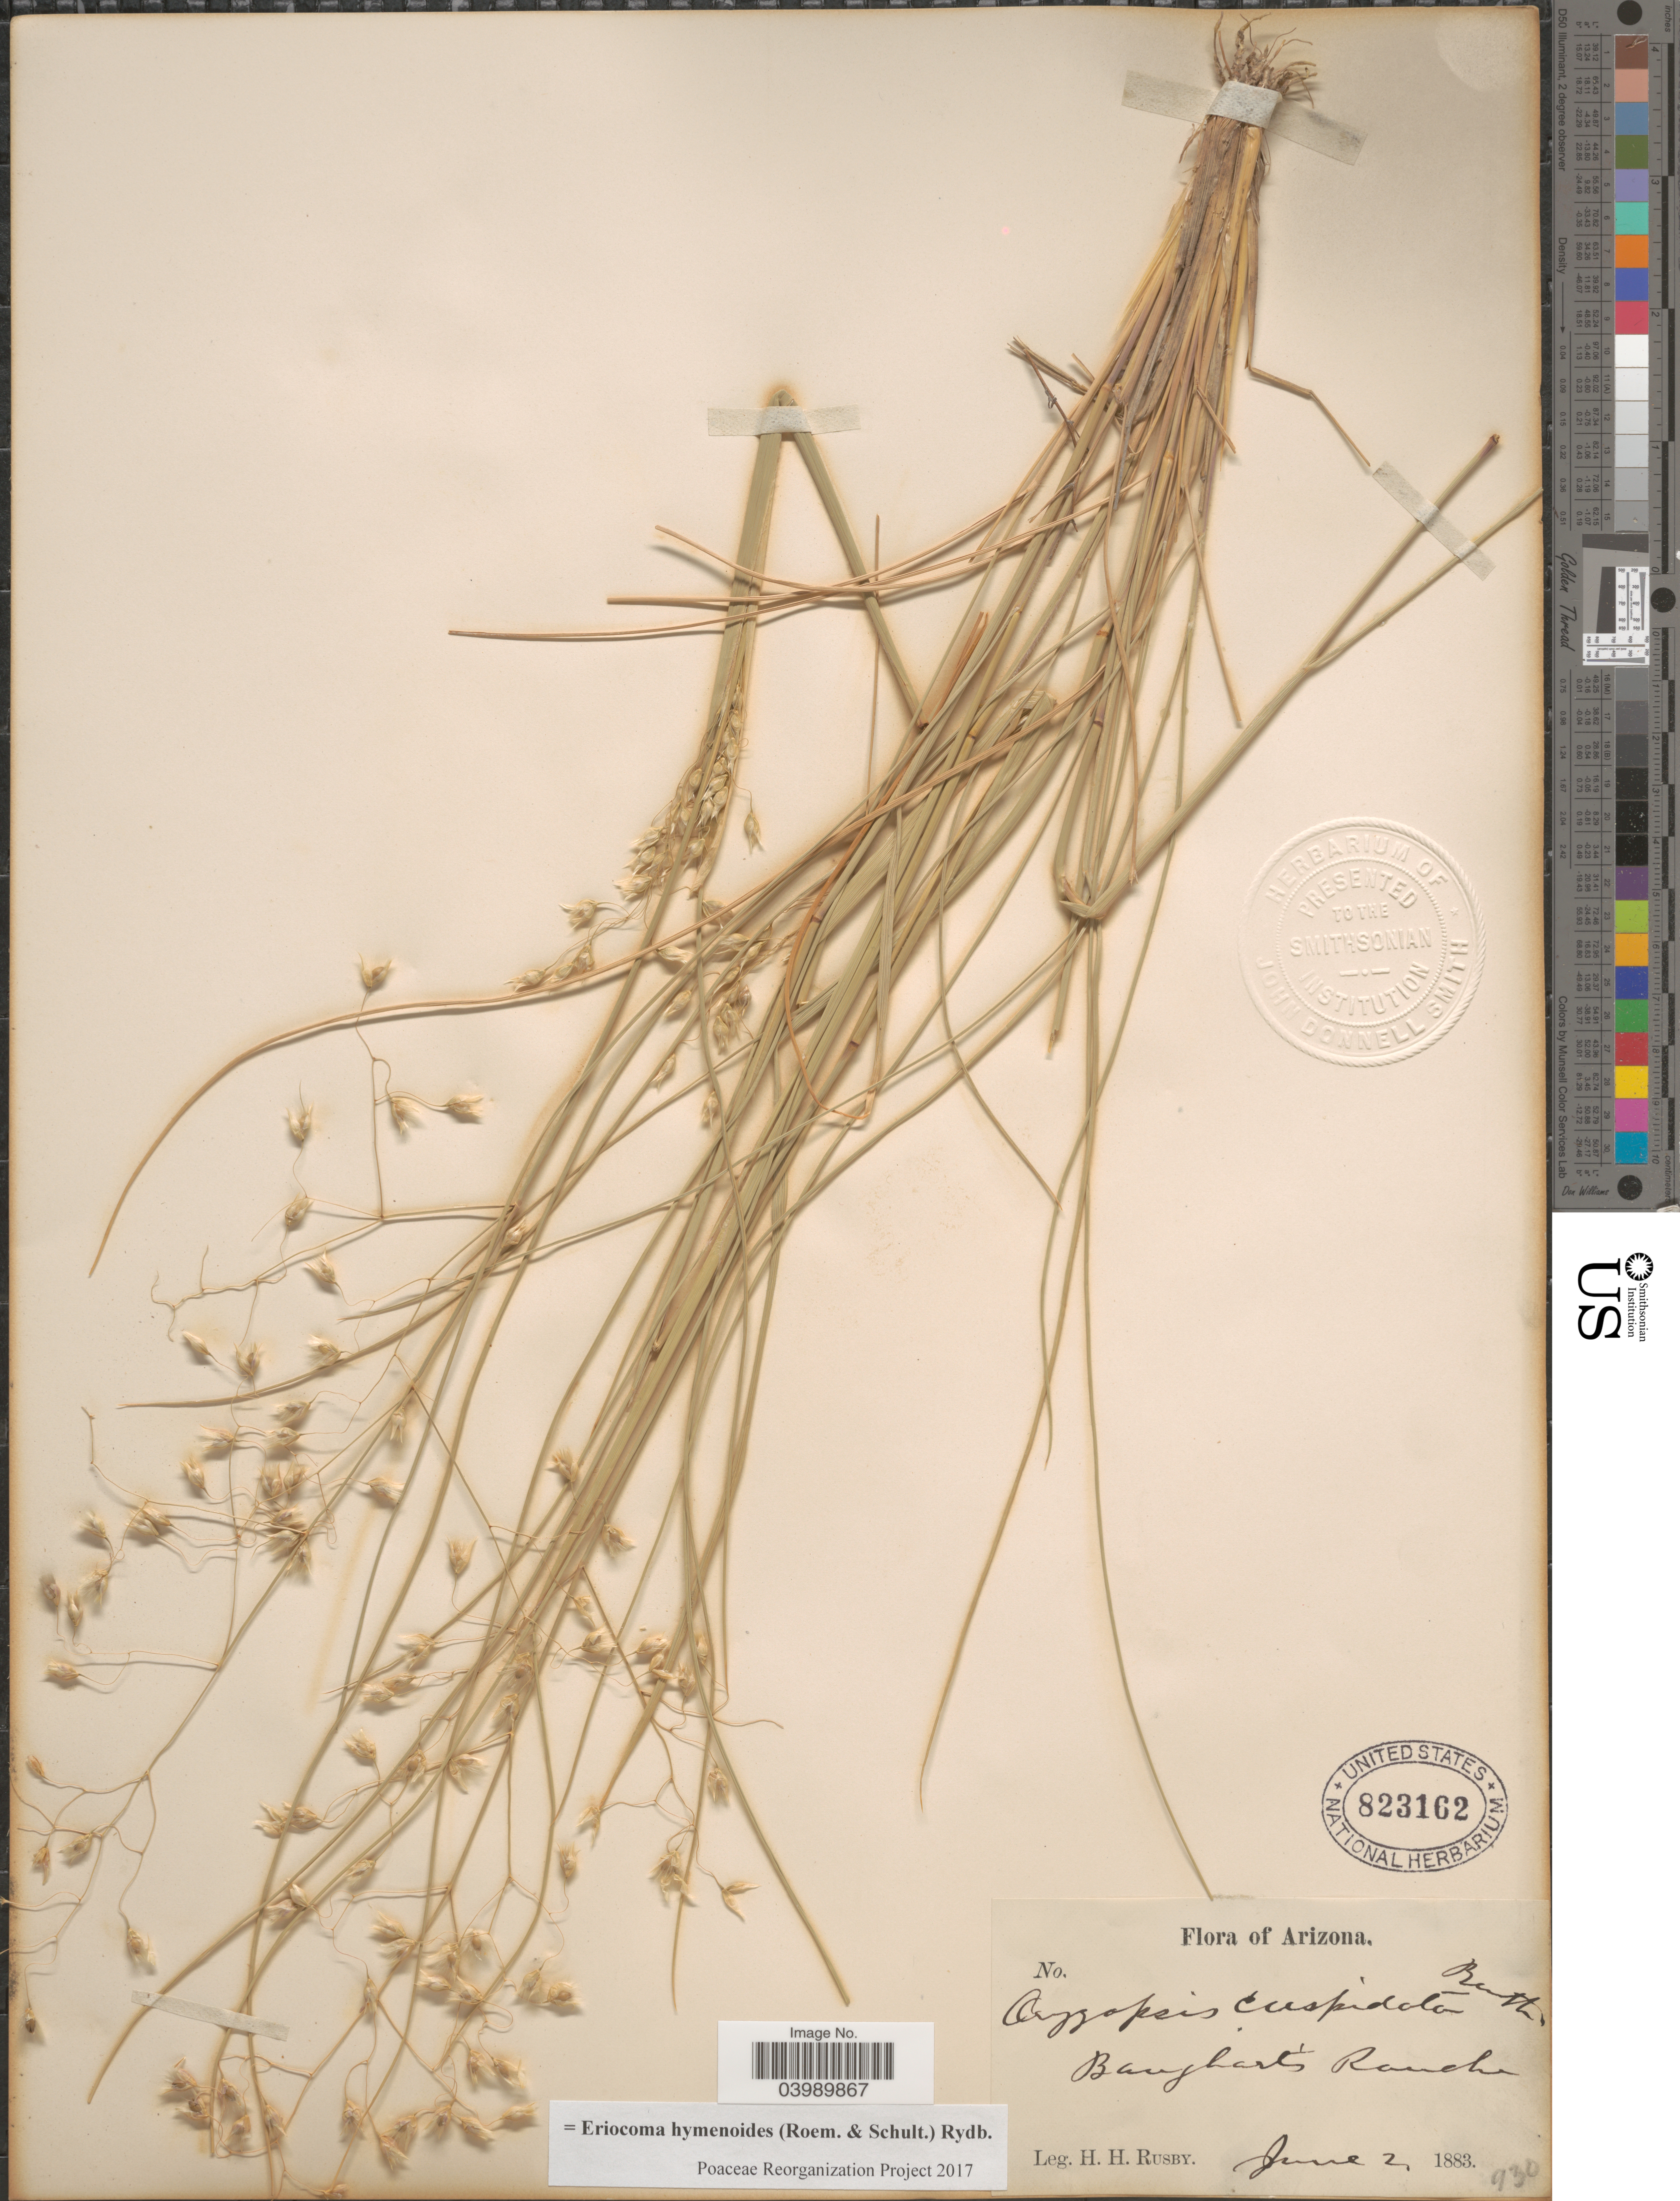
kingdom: Plantae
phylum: Tracheophyta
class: Liliopsida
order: Poales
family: Poaceae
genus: Eriocoma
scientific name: Eriocoma hymenoides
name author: (Roem. & Schult.) Rydb.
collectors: H. H. Rusby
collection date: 1883-06-02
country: United States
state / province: Arizona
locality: Banghart's ranch.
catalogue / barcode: US 823162